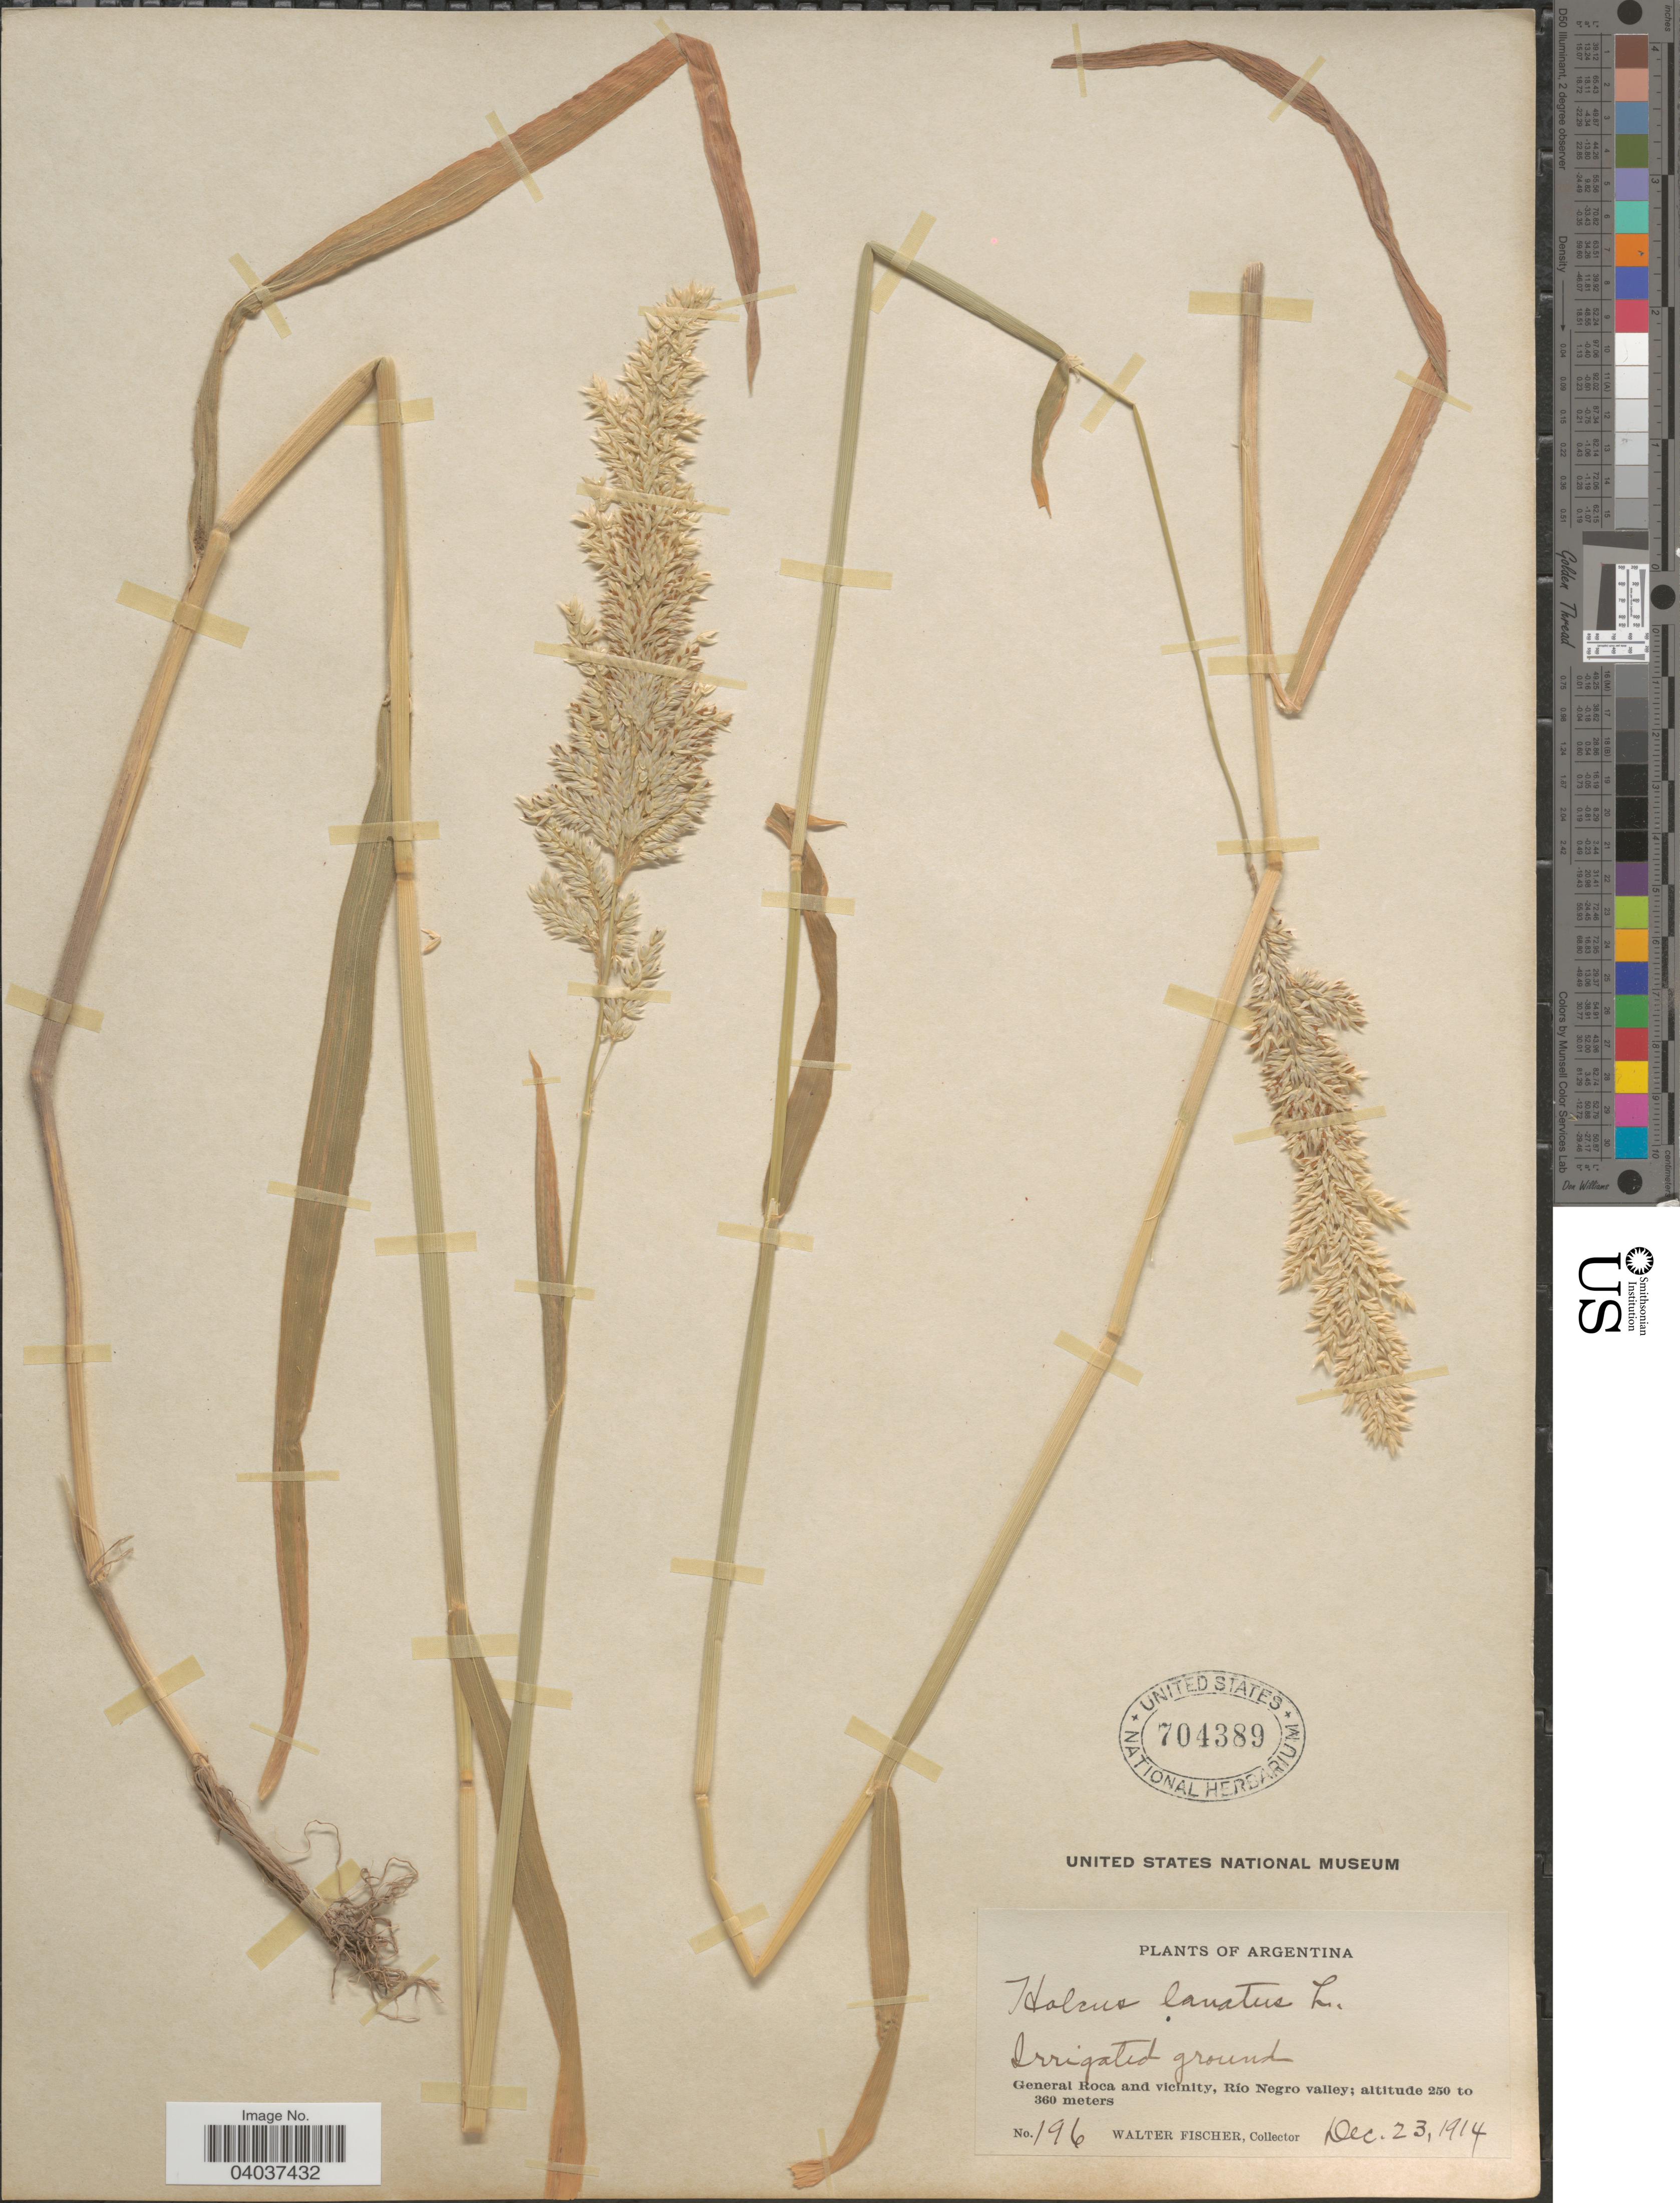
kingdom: Plantae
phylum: Tracheophyta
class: Liliopsida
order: Poales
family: Poaceae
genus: Holcus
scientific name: Holcus lanatus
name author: L.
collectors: W. Fischer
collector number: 196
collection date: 1914-12-23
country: Argentina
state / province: Rio Negro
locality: General Roca and vicinity, Río Negro valley.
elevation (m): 250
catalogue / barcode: US 704389